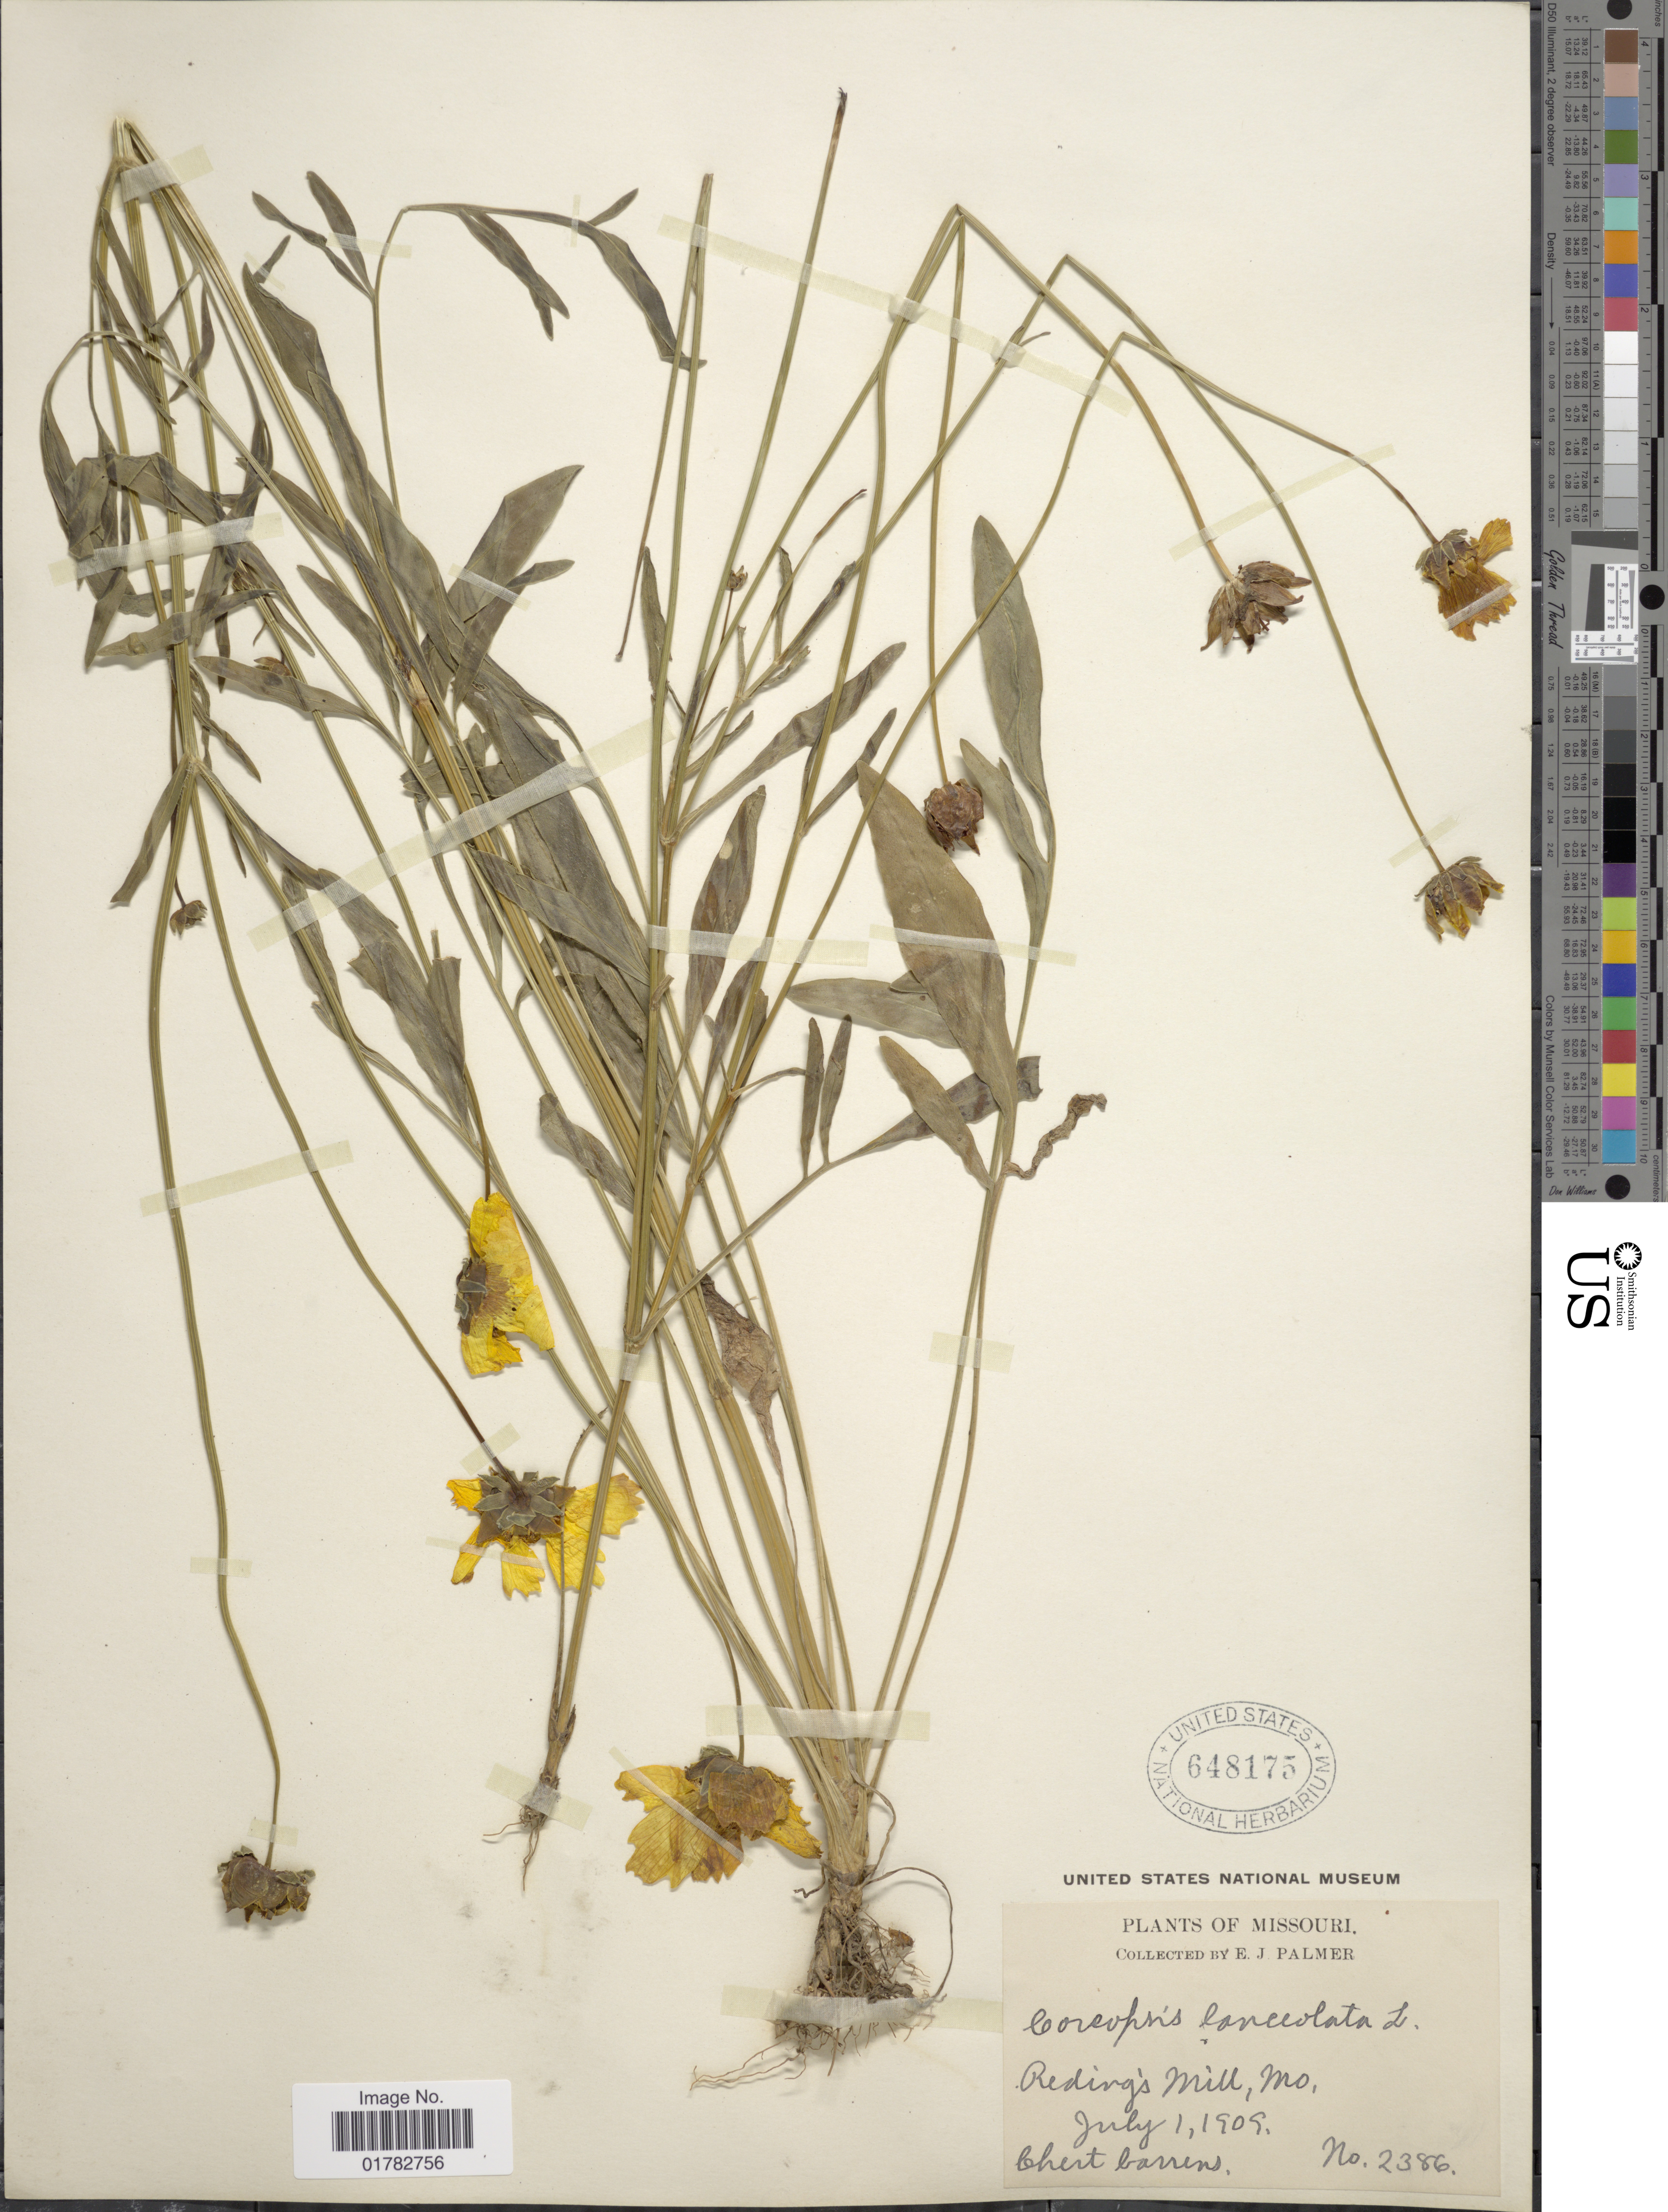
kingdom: Plantae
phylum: Tracheophyta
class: Magnoliopsida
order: Asterales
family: Asteraceae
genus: Coreopsis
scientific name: Coreopsis lanceolata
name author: L.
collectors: E. J. Palmer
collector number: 2386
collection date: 1909-07-01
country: United States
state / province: Missouri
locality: Reding's Mill, Chert barrens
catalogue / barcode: US 648175